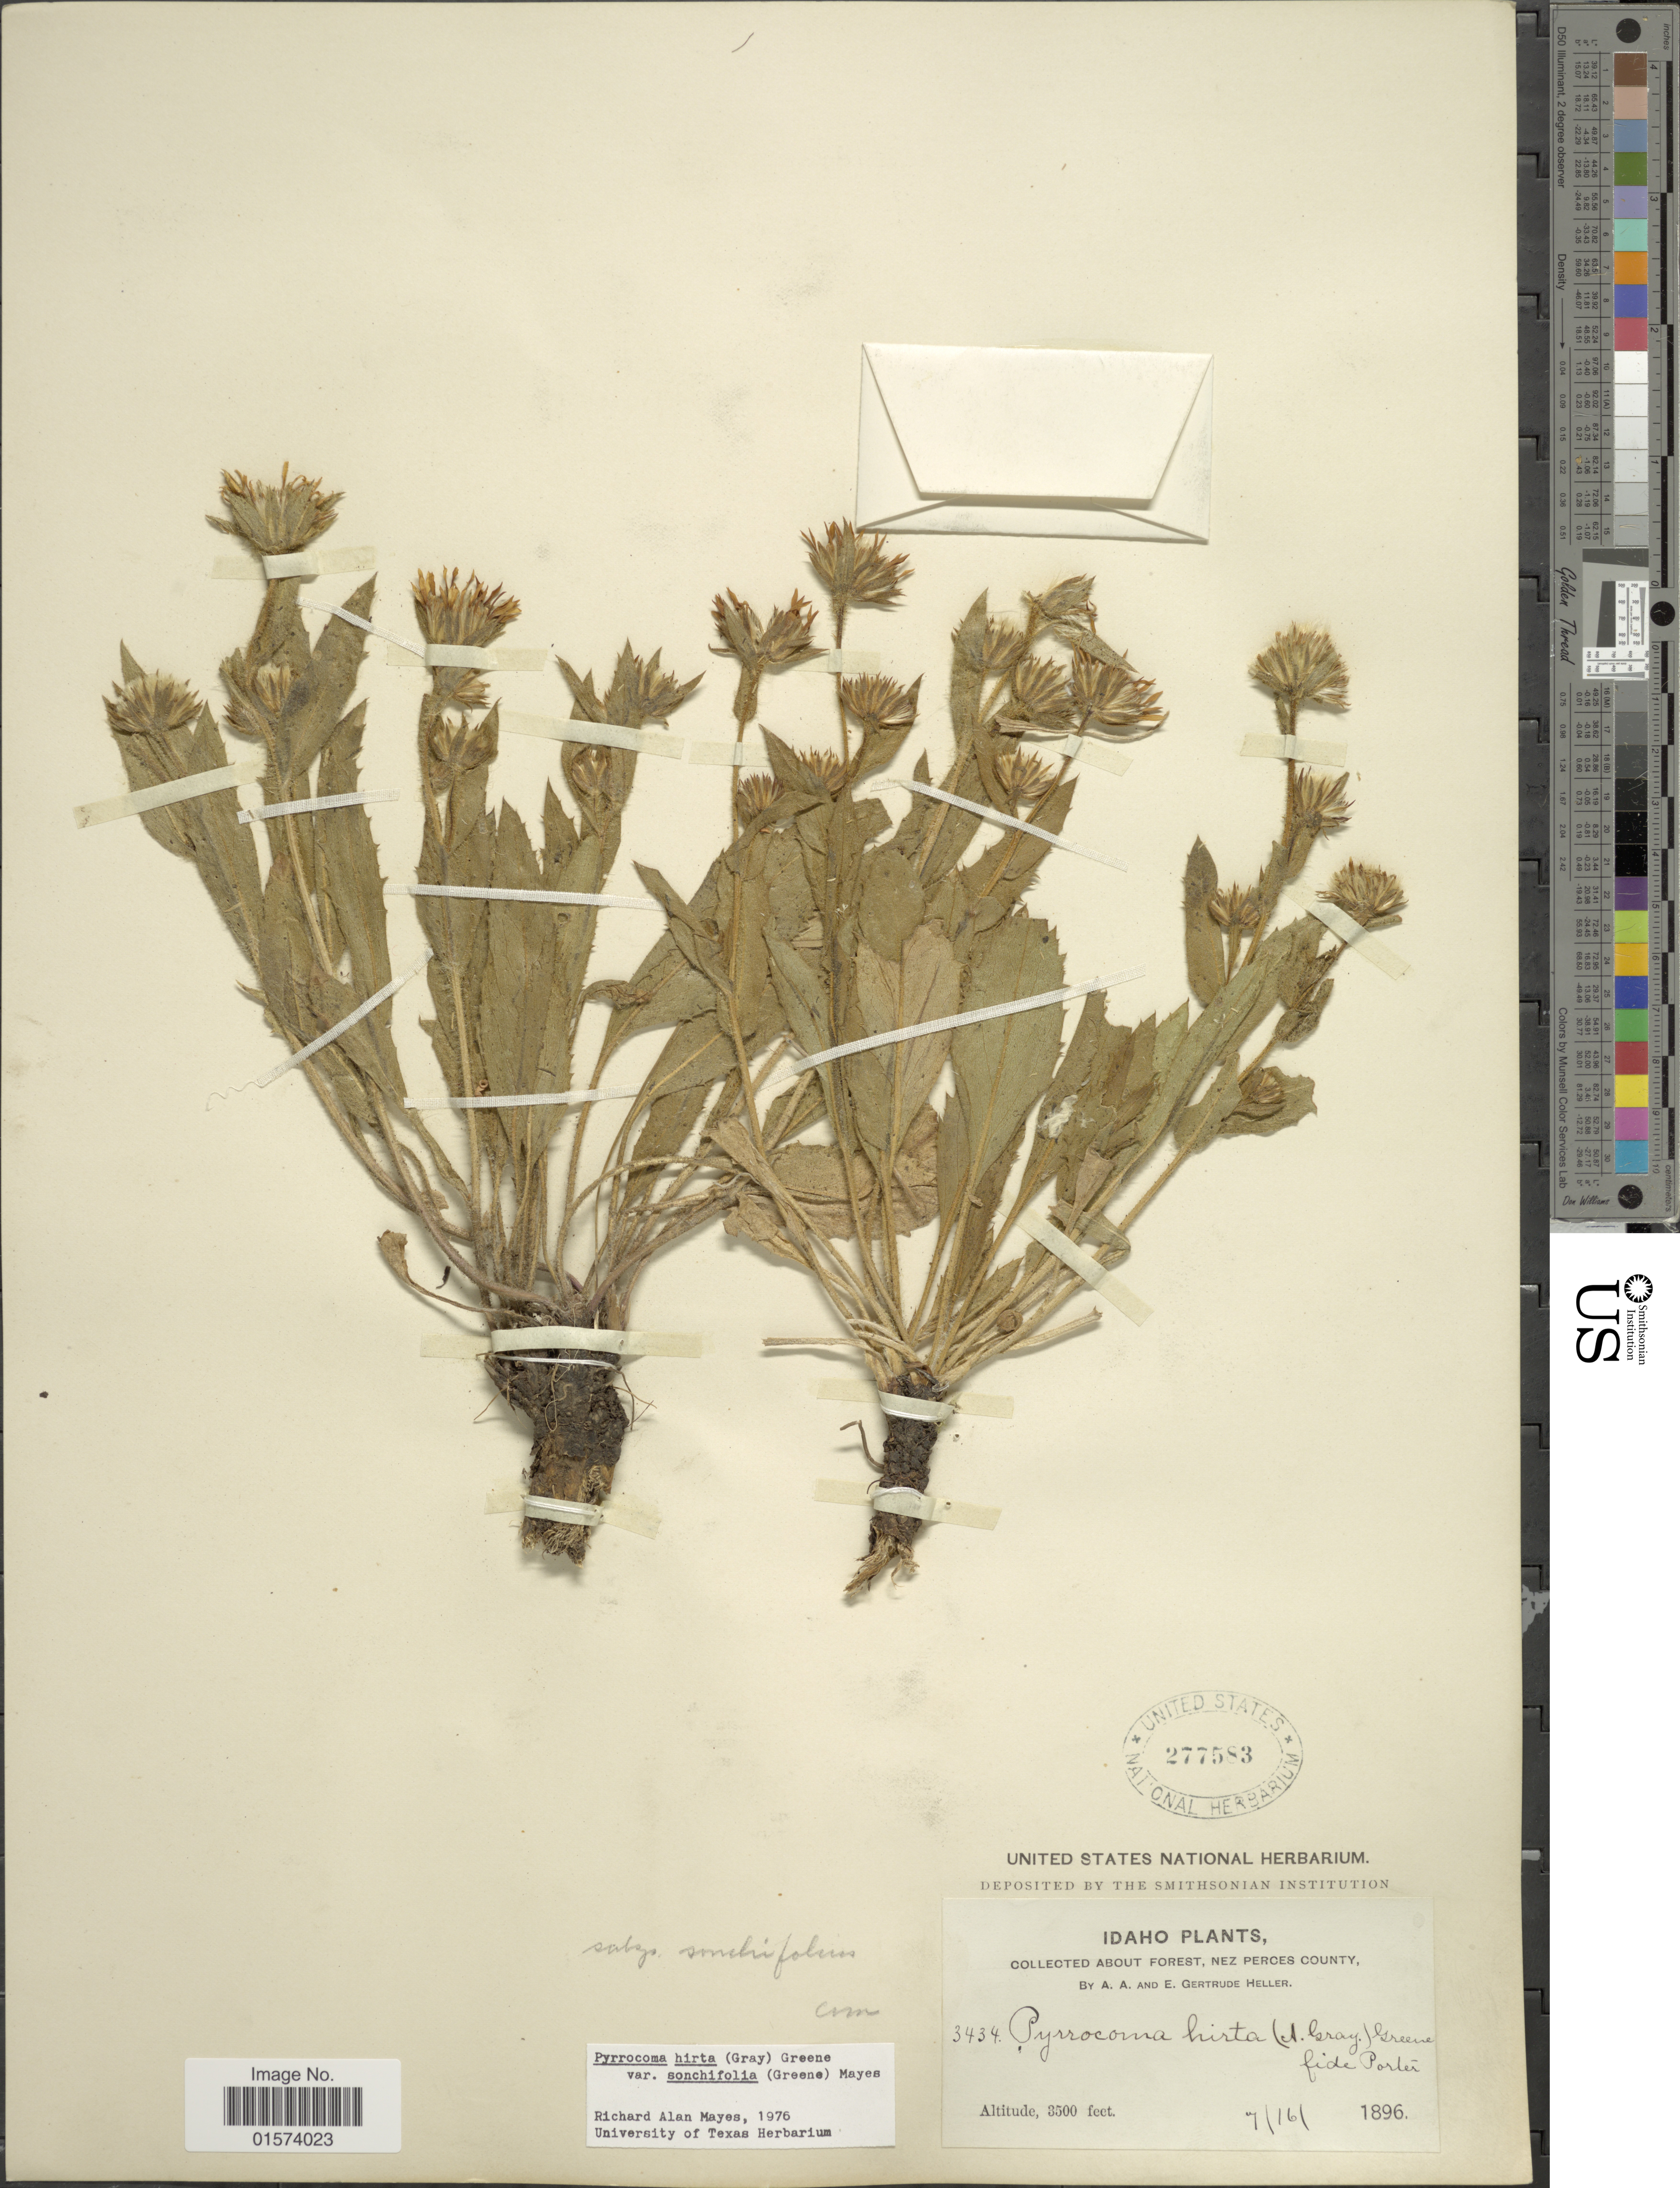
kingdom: Plantae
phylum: Tracheophyta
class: Magnoliopsida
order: Asterales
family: Asteraceae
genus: Pyrrocoma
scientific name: Pyrrocoma lanceolata var. lanceolata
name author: (Hook.) Greene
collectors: A. A. Heller & E. G. Heller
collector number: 3434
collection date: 1896-07-16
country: United States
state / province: Idaho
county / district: Nez Perce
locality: Forest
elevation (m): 1067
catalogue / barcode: US 277583